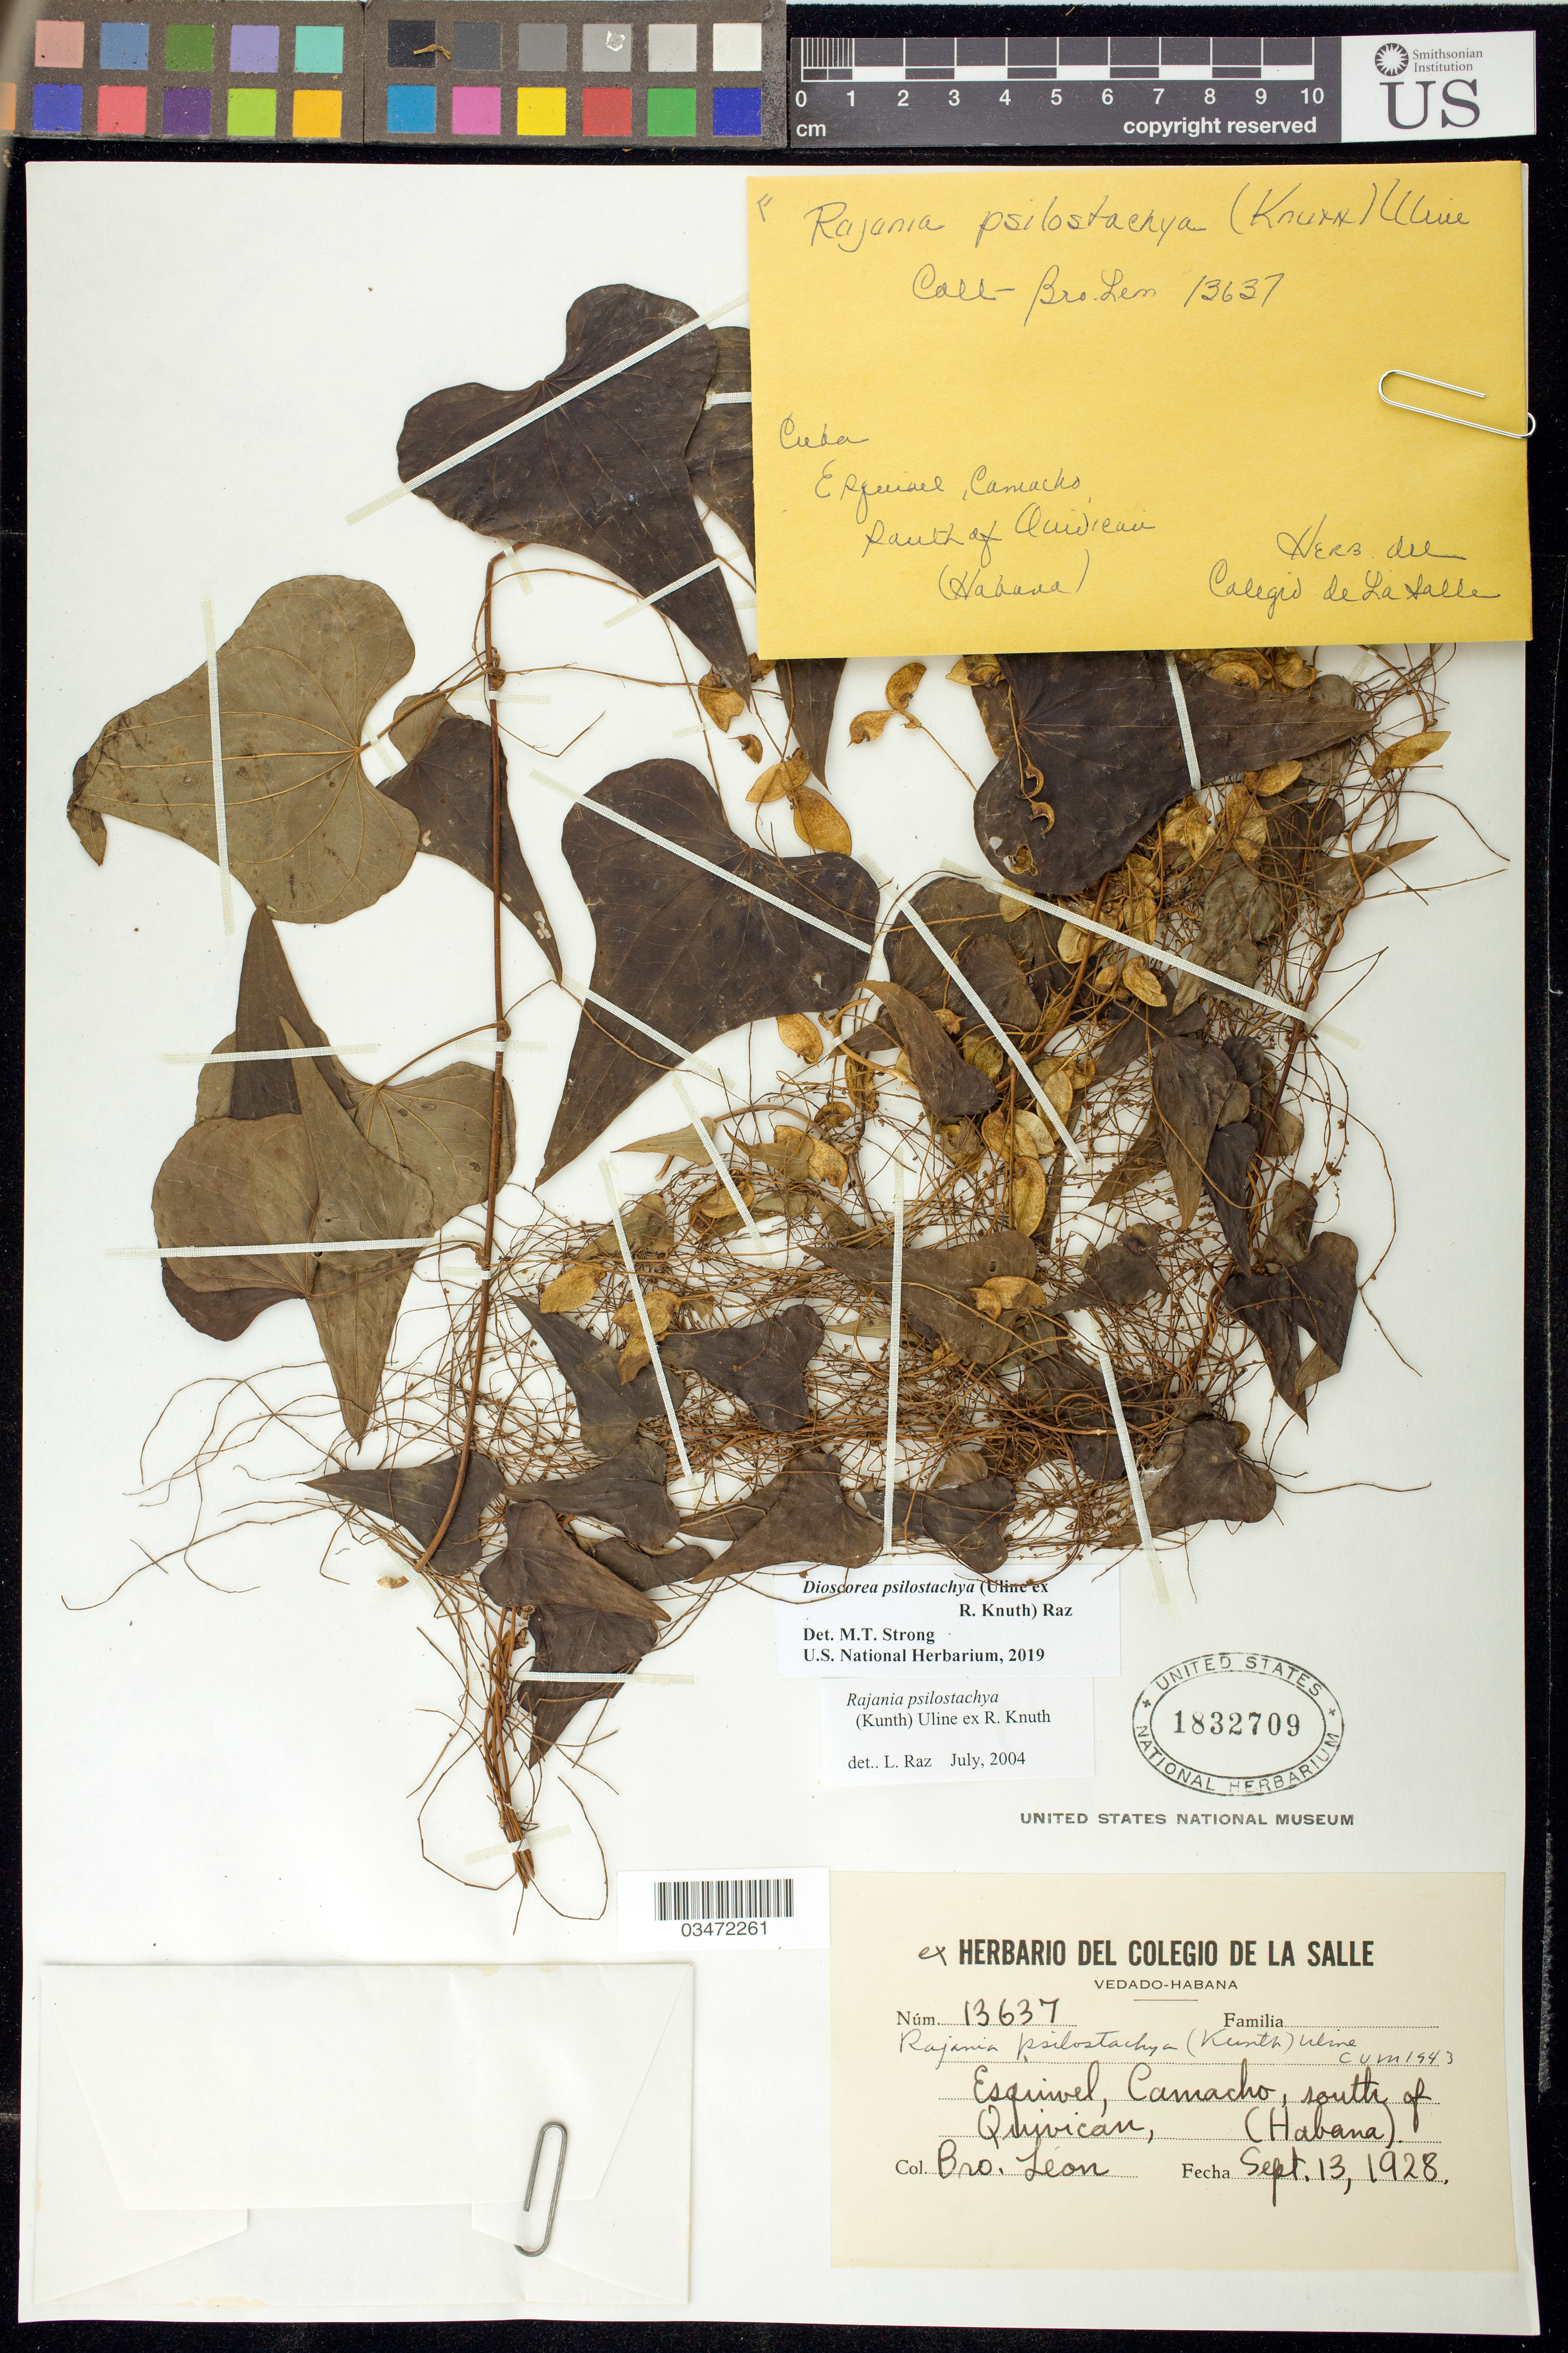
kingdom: Plantae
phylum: Tracheophyta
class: Liliopsida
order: Dioscoreales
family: Dioscoreaceae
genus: Dioscorea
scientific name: Dioscorea psilostachya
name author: (Kunth) Raz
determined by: Strong, M. T., (US), Smithsonian Institution - National Museum of Natural History (UNITED STATES)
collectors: Bro. León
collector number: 13637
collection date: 1928-09-13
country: Cuba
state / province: Mayabeque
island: Cuba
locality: Esquivel, Camacho, S of Quivican (Habana)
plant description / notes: Coll. No. 13637. Note: duplicate collection numbers, different localities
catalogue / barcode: US 1832709